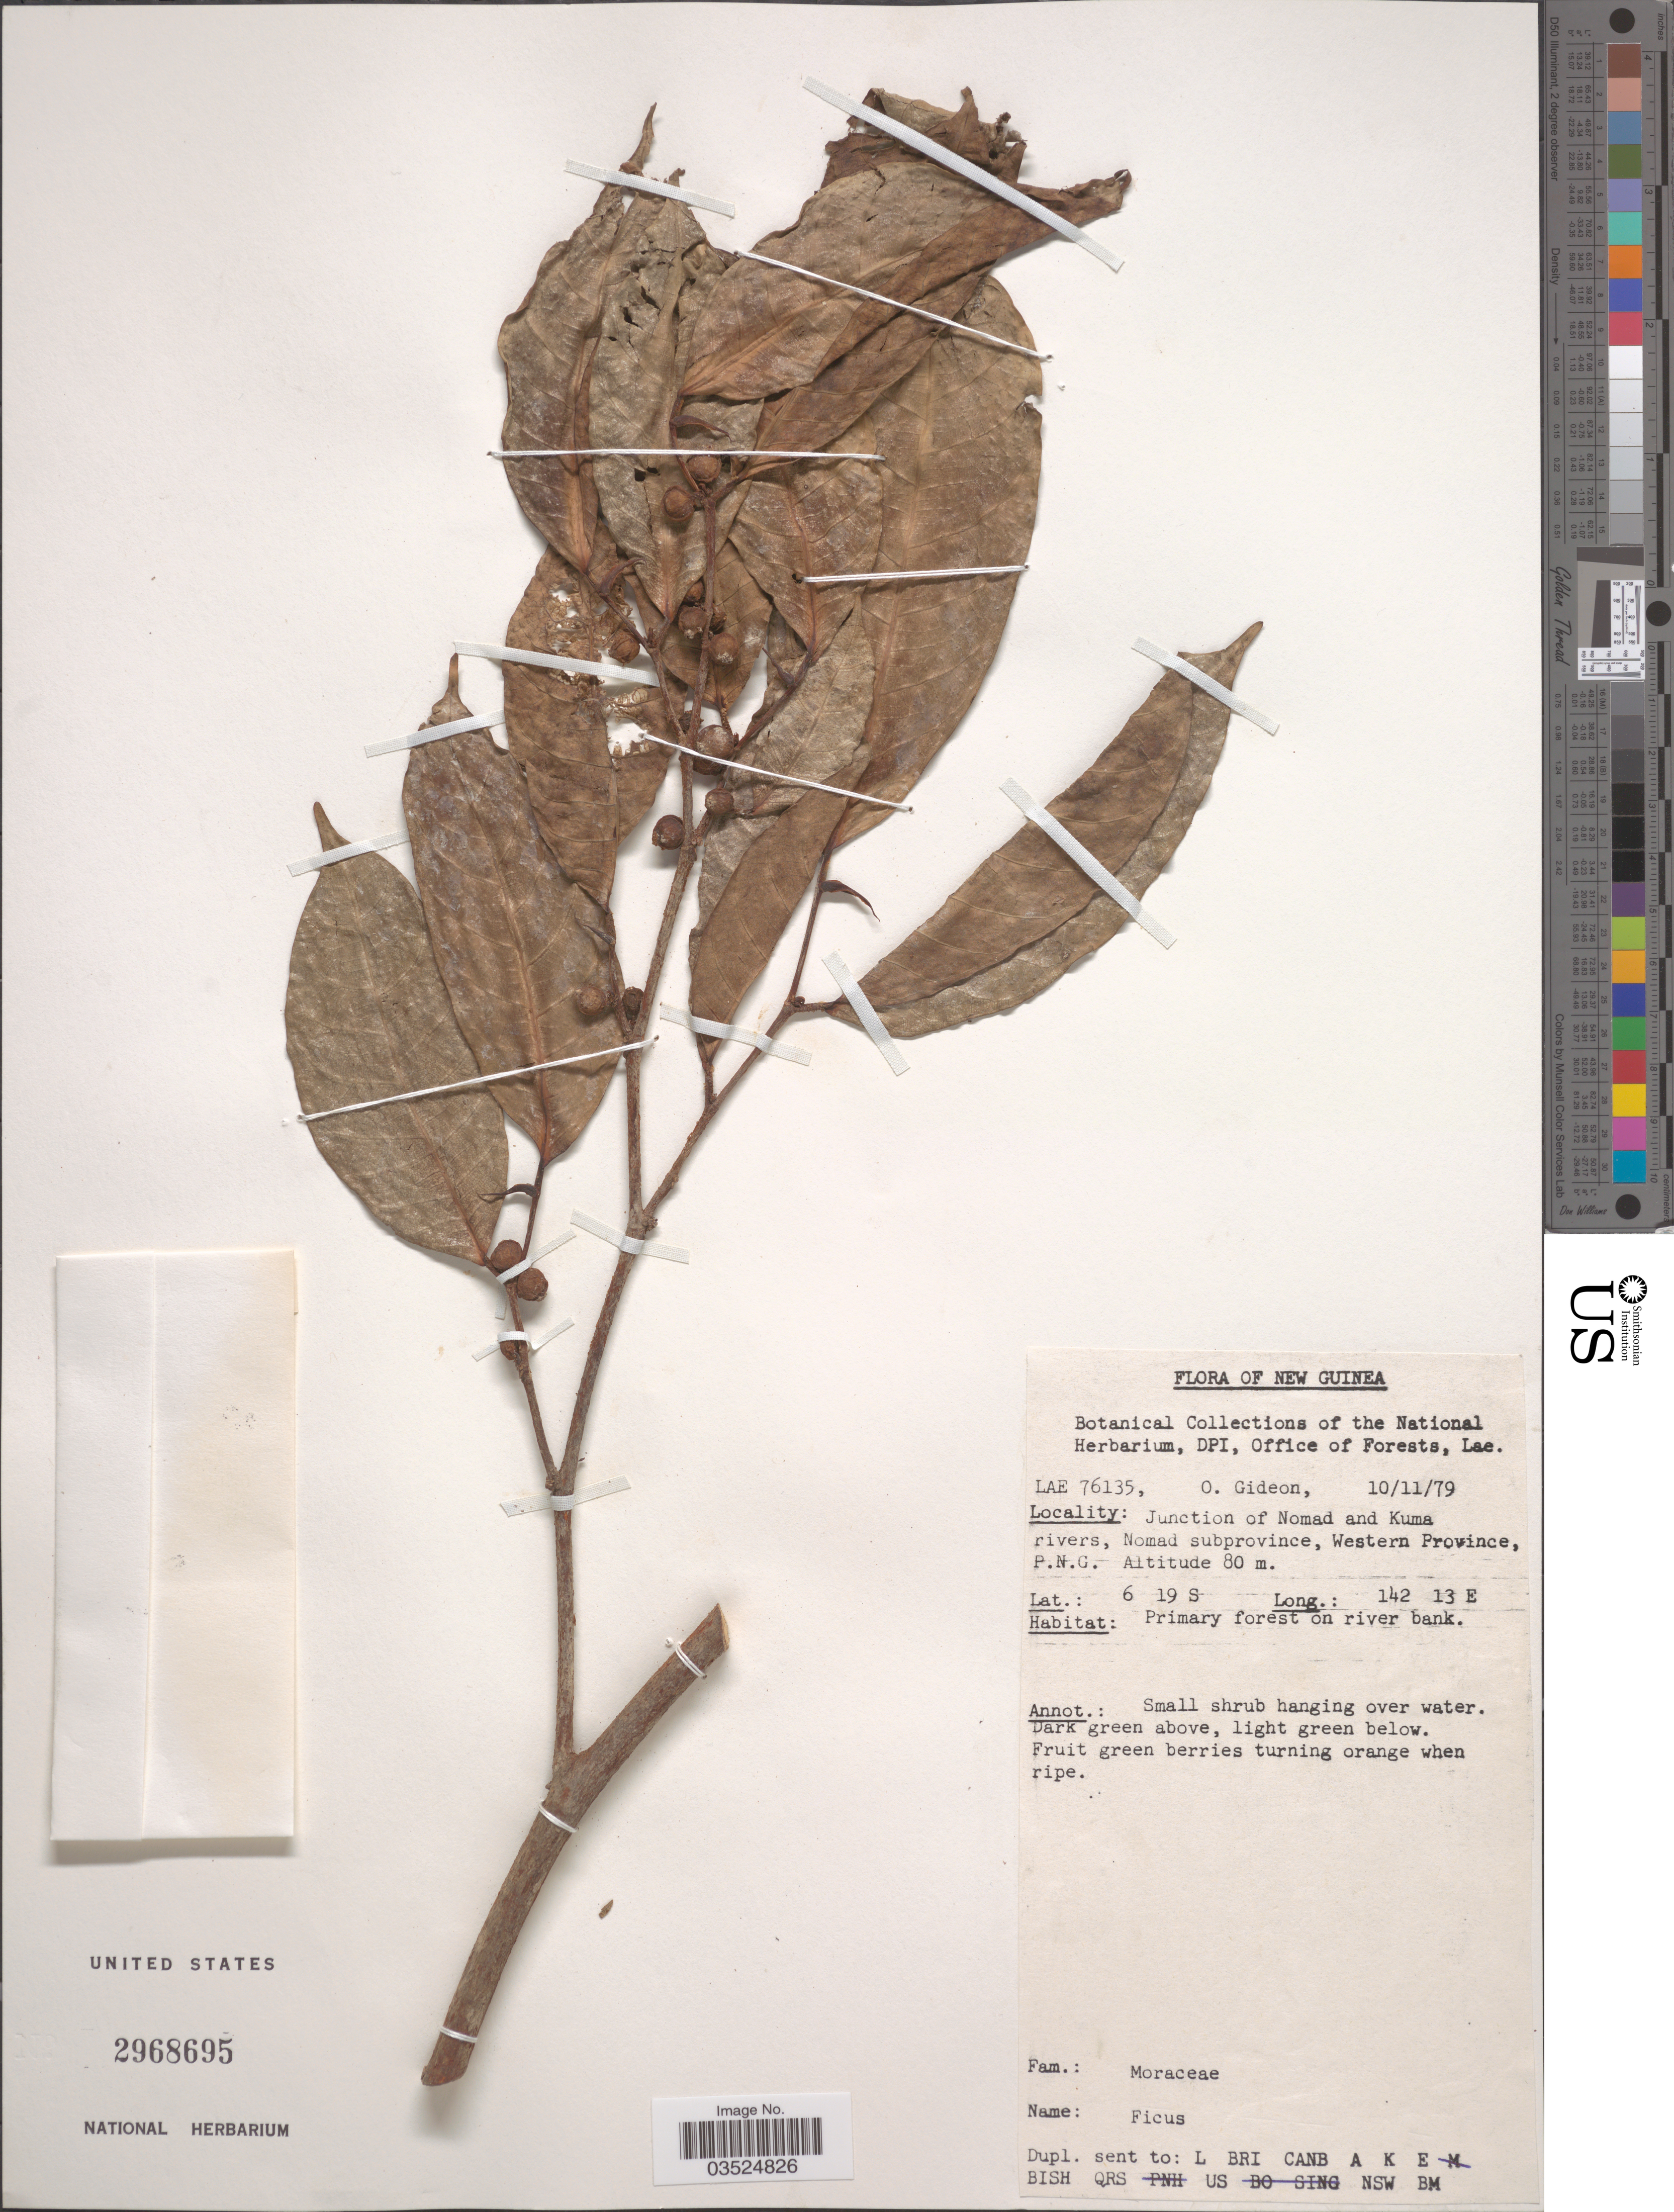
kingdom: Plantae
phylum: Tracheophyta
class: Magnoliopsida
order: Rosales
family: Moraceae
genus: Ficus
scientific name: Ficus sp.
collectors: O. Gideon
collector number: LAE 76135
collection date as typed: Transcribed d/m/y: 10/11/79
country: Papua New Guinea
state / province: Manus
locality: New Guinea. Junction of Nomad and Kuma rivers, Nomad subprovince, Western Province, P.N.G.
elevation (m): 80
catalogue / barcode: US 2968695